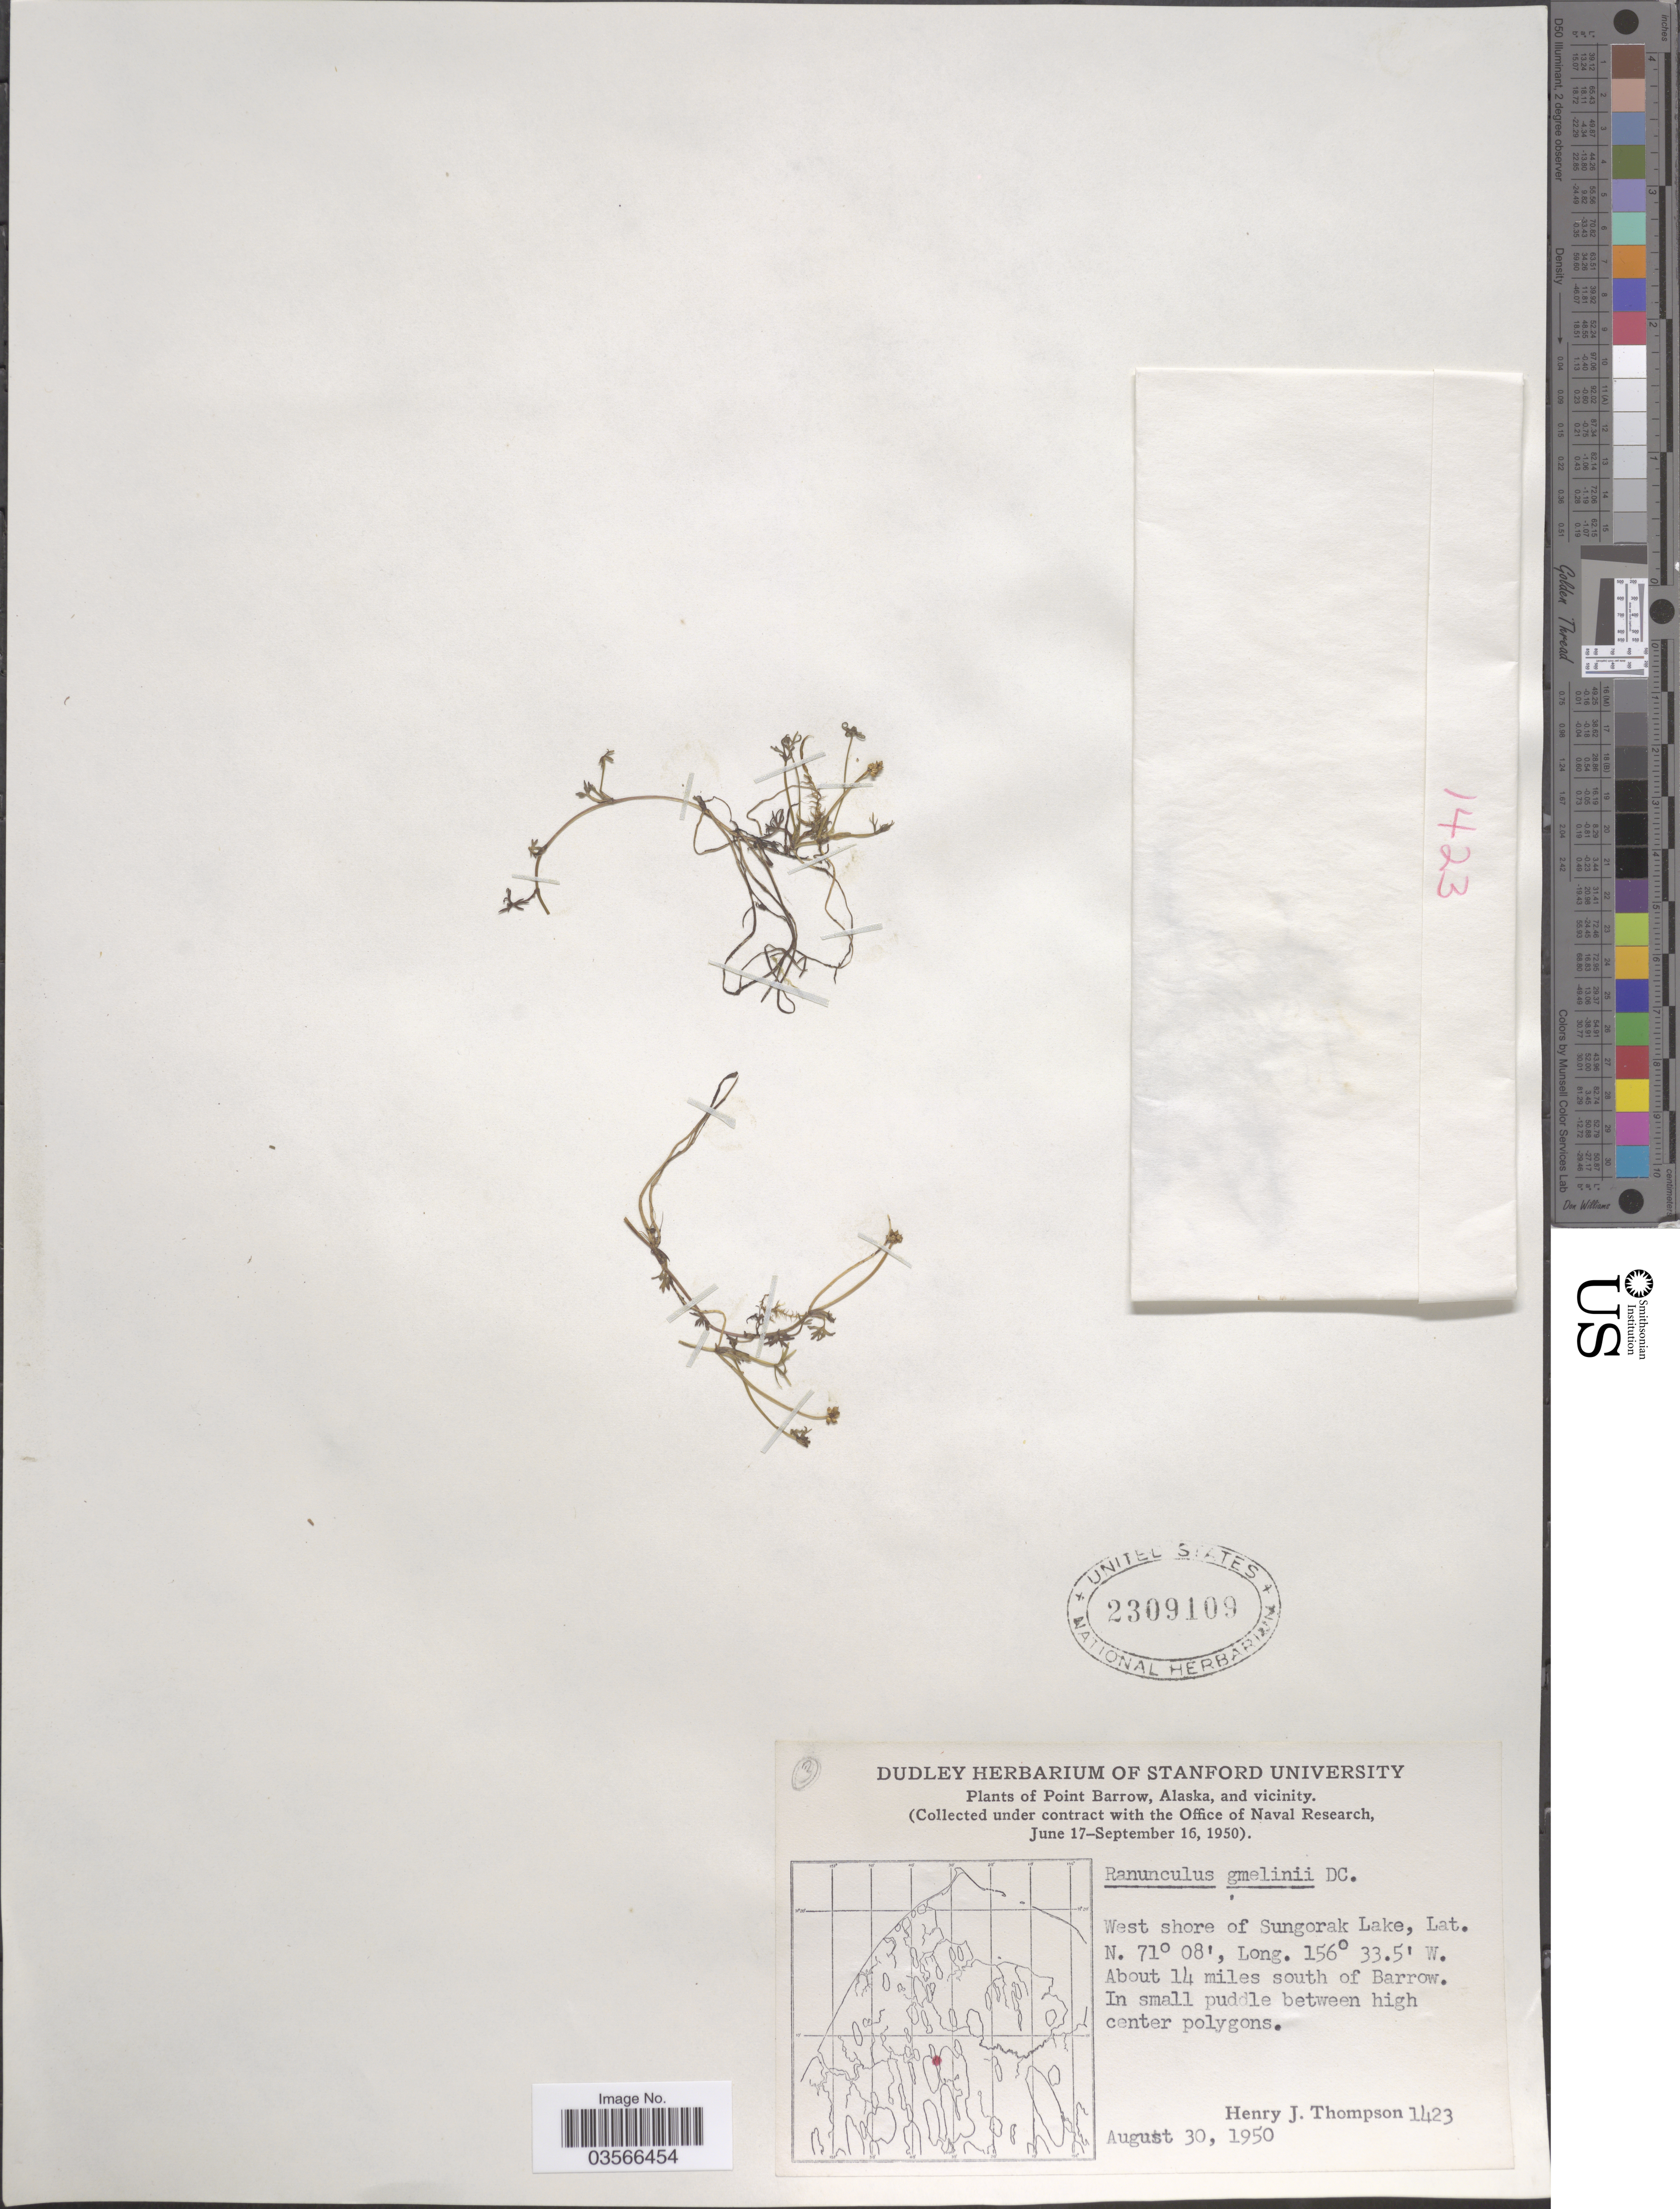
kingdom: Plantae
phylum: Tracheophyta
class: Magnoliopsida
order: Ranunculales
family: Ranunculaceae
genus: Ranunculus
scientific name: Ranunculus gmelinii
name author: DC.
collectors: H. J. Thompson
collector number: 3?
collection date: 1950-08-30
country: United States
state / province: Alaska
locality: Point Barrow, Alaska, and vicinity. West shore of Sungorak Lake. About 14 miles south of Barrow.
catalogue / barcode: US 2309109